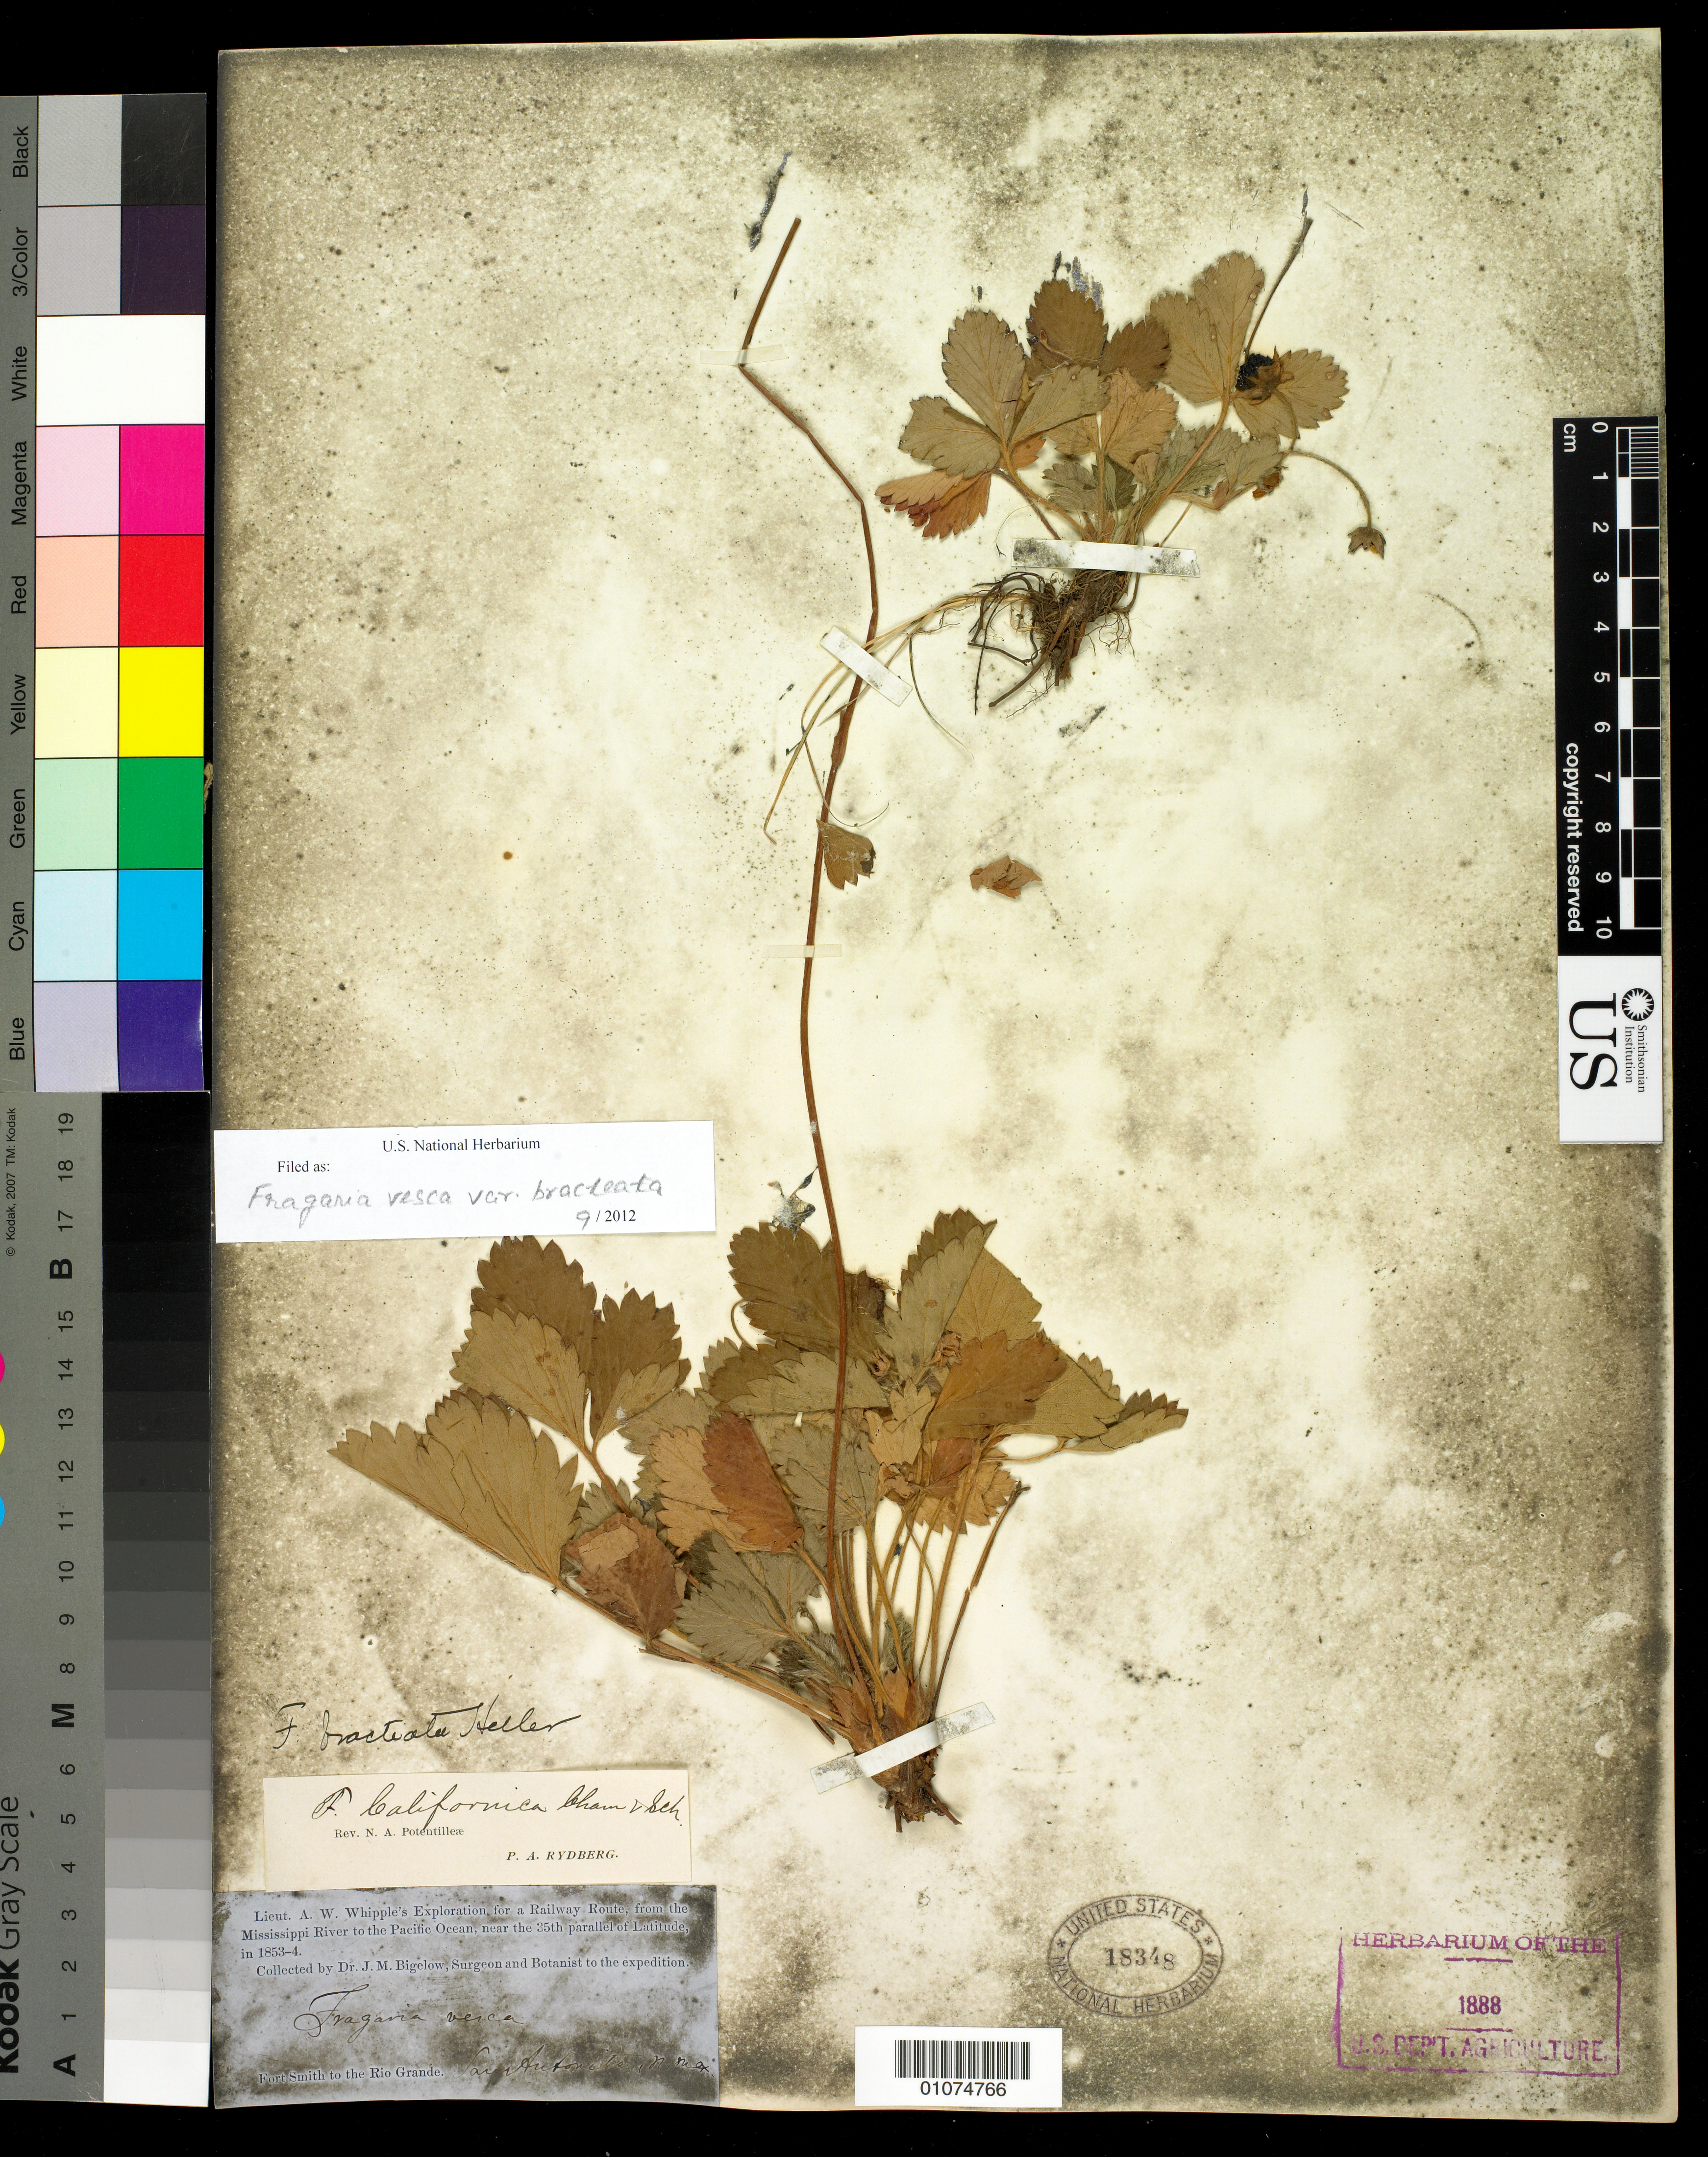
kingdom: Plantae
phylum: Tracheophyta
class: Magnoliopsida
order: Rosales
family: Rosaceae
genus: Fragaria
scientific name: Fragaria vesca subsp. bracteata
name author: L.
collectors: J. M. Bigelow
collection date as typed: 1853 to -- --- 1854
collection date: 1853/1854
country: United States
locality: Fort Smith to Rio Grande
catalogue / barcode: US 18348